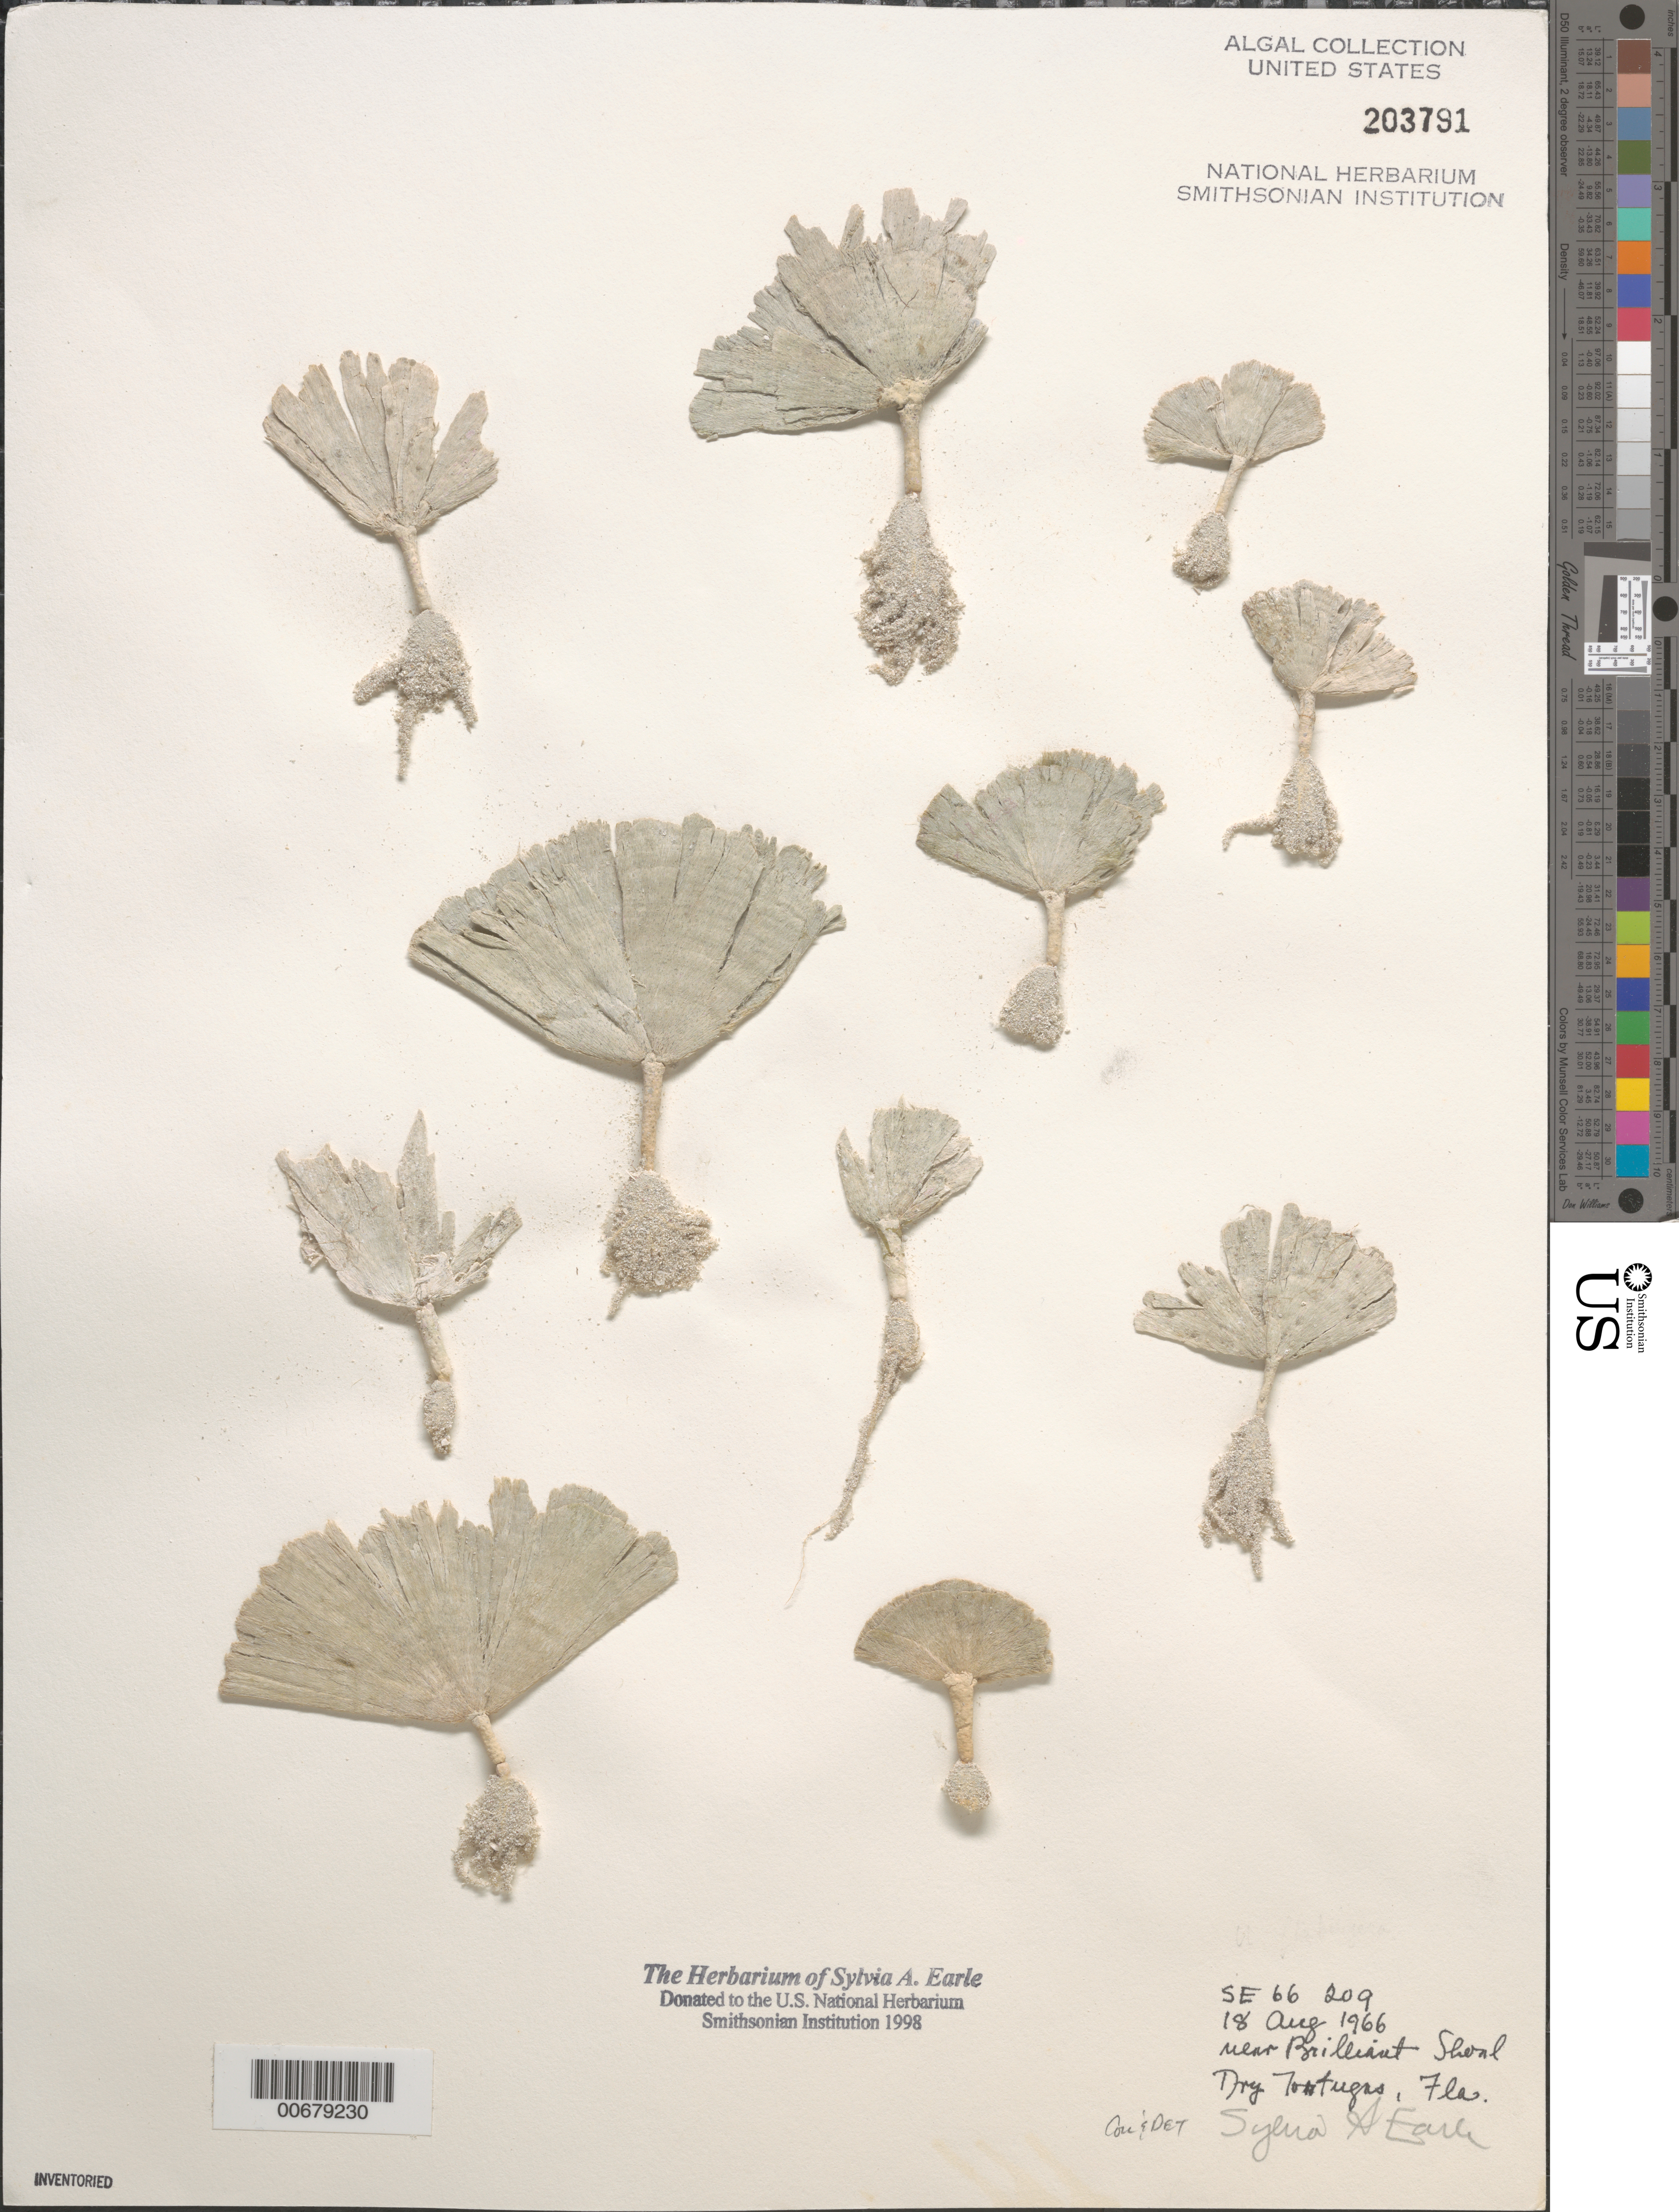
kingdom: Plantae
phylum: Chlorophyta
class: Ulvophyceae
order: Bryopsidales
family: Udoteaceae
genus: Udotea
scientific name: Udotea cyathiformis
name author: Decne.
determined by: Earle, S. A.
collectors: S. A. Earle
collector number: SE 66209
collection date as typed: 18 Aug 1966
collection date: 1966-08-18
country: United States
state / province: Florida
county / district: Monroe County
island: Dry Tortugas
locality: Near Brilliant Shoal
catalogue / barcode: US 203791